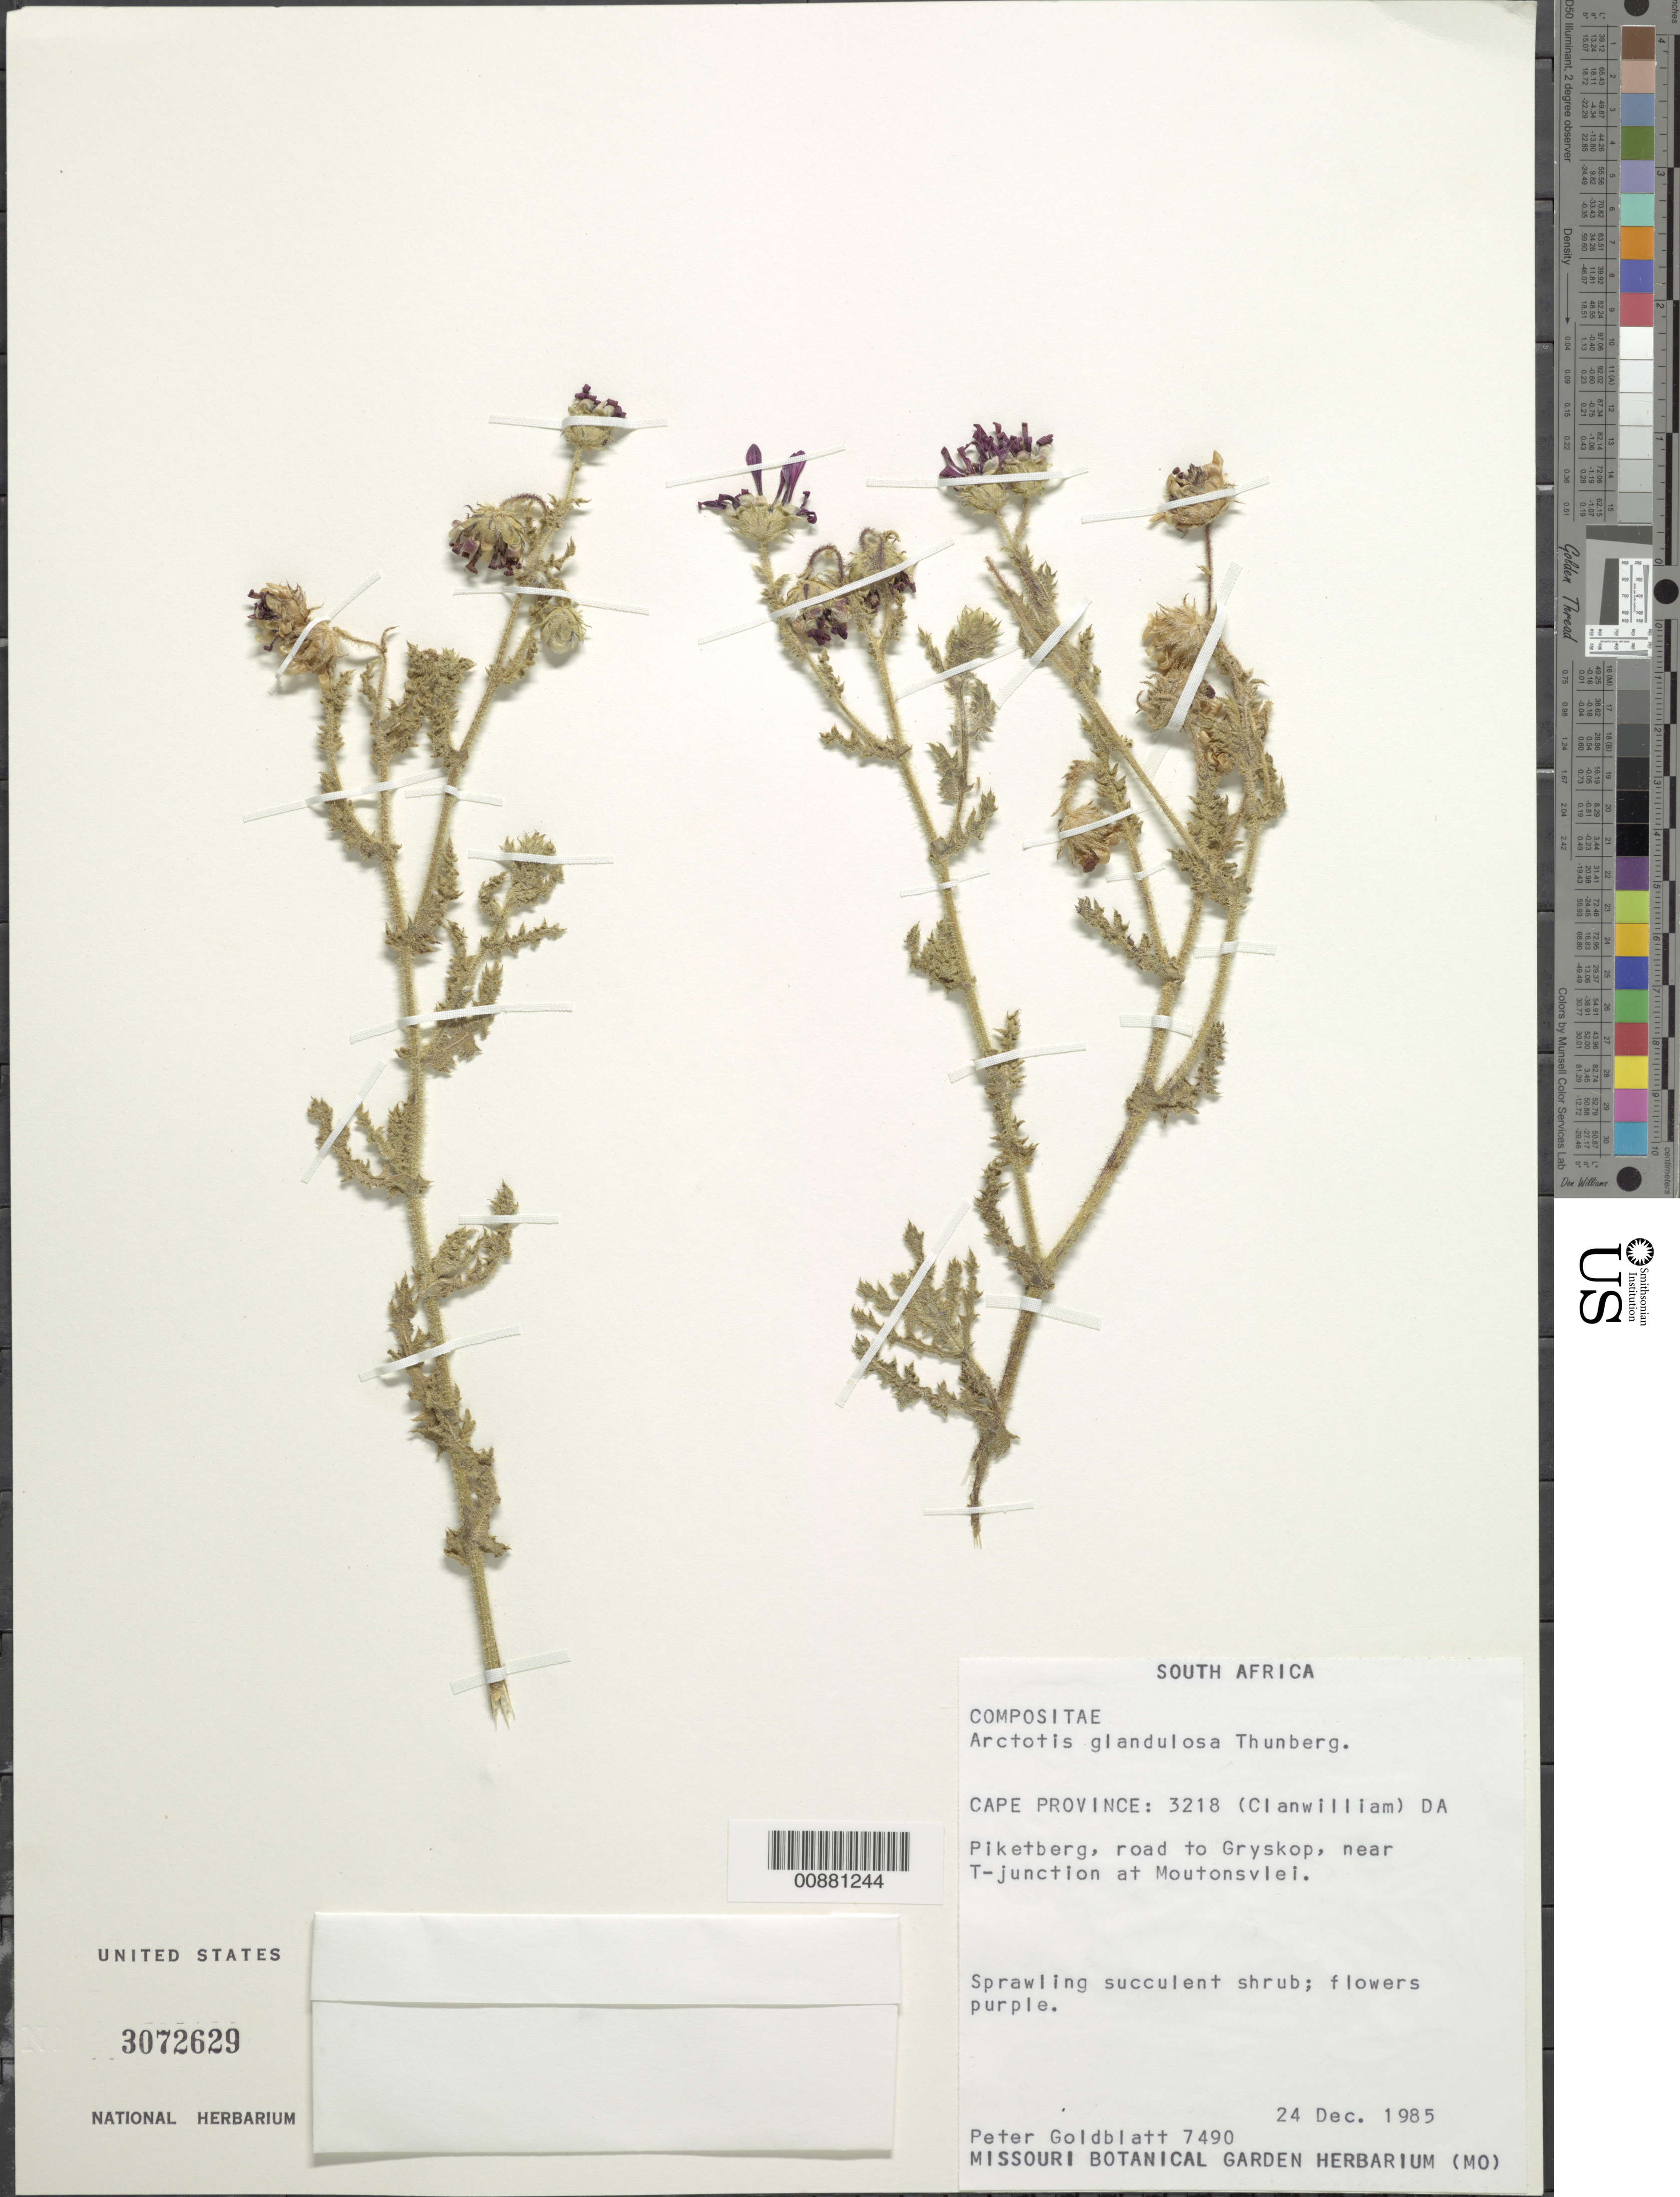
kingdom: Plantae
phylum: Tracheophyta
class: Magnoliopsida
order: Asterales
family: Asteraceae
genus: Arctotis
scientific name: Arctotis aspera var. scabra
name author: P.J. Bergius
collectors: P. Goldblatt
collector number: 7490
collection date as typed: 24 December 1985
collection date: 1985-12-24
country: South Africa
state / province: Western Cape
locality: Piketberg, road to Gryskop, near T-junction at Moutonsvlei; 3218 (Clanwilliam) DA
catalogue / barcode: US 3072629